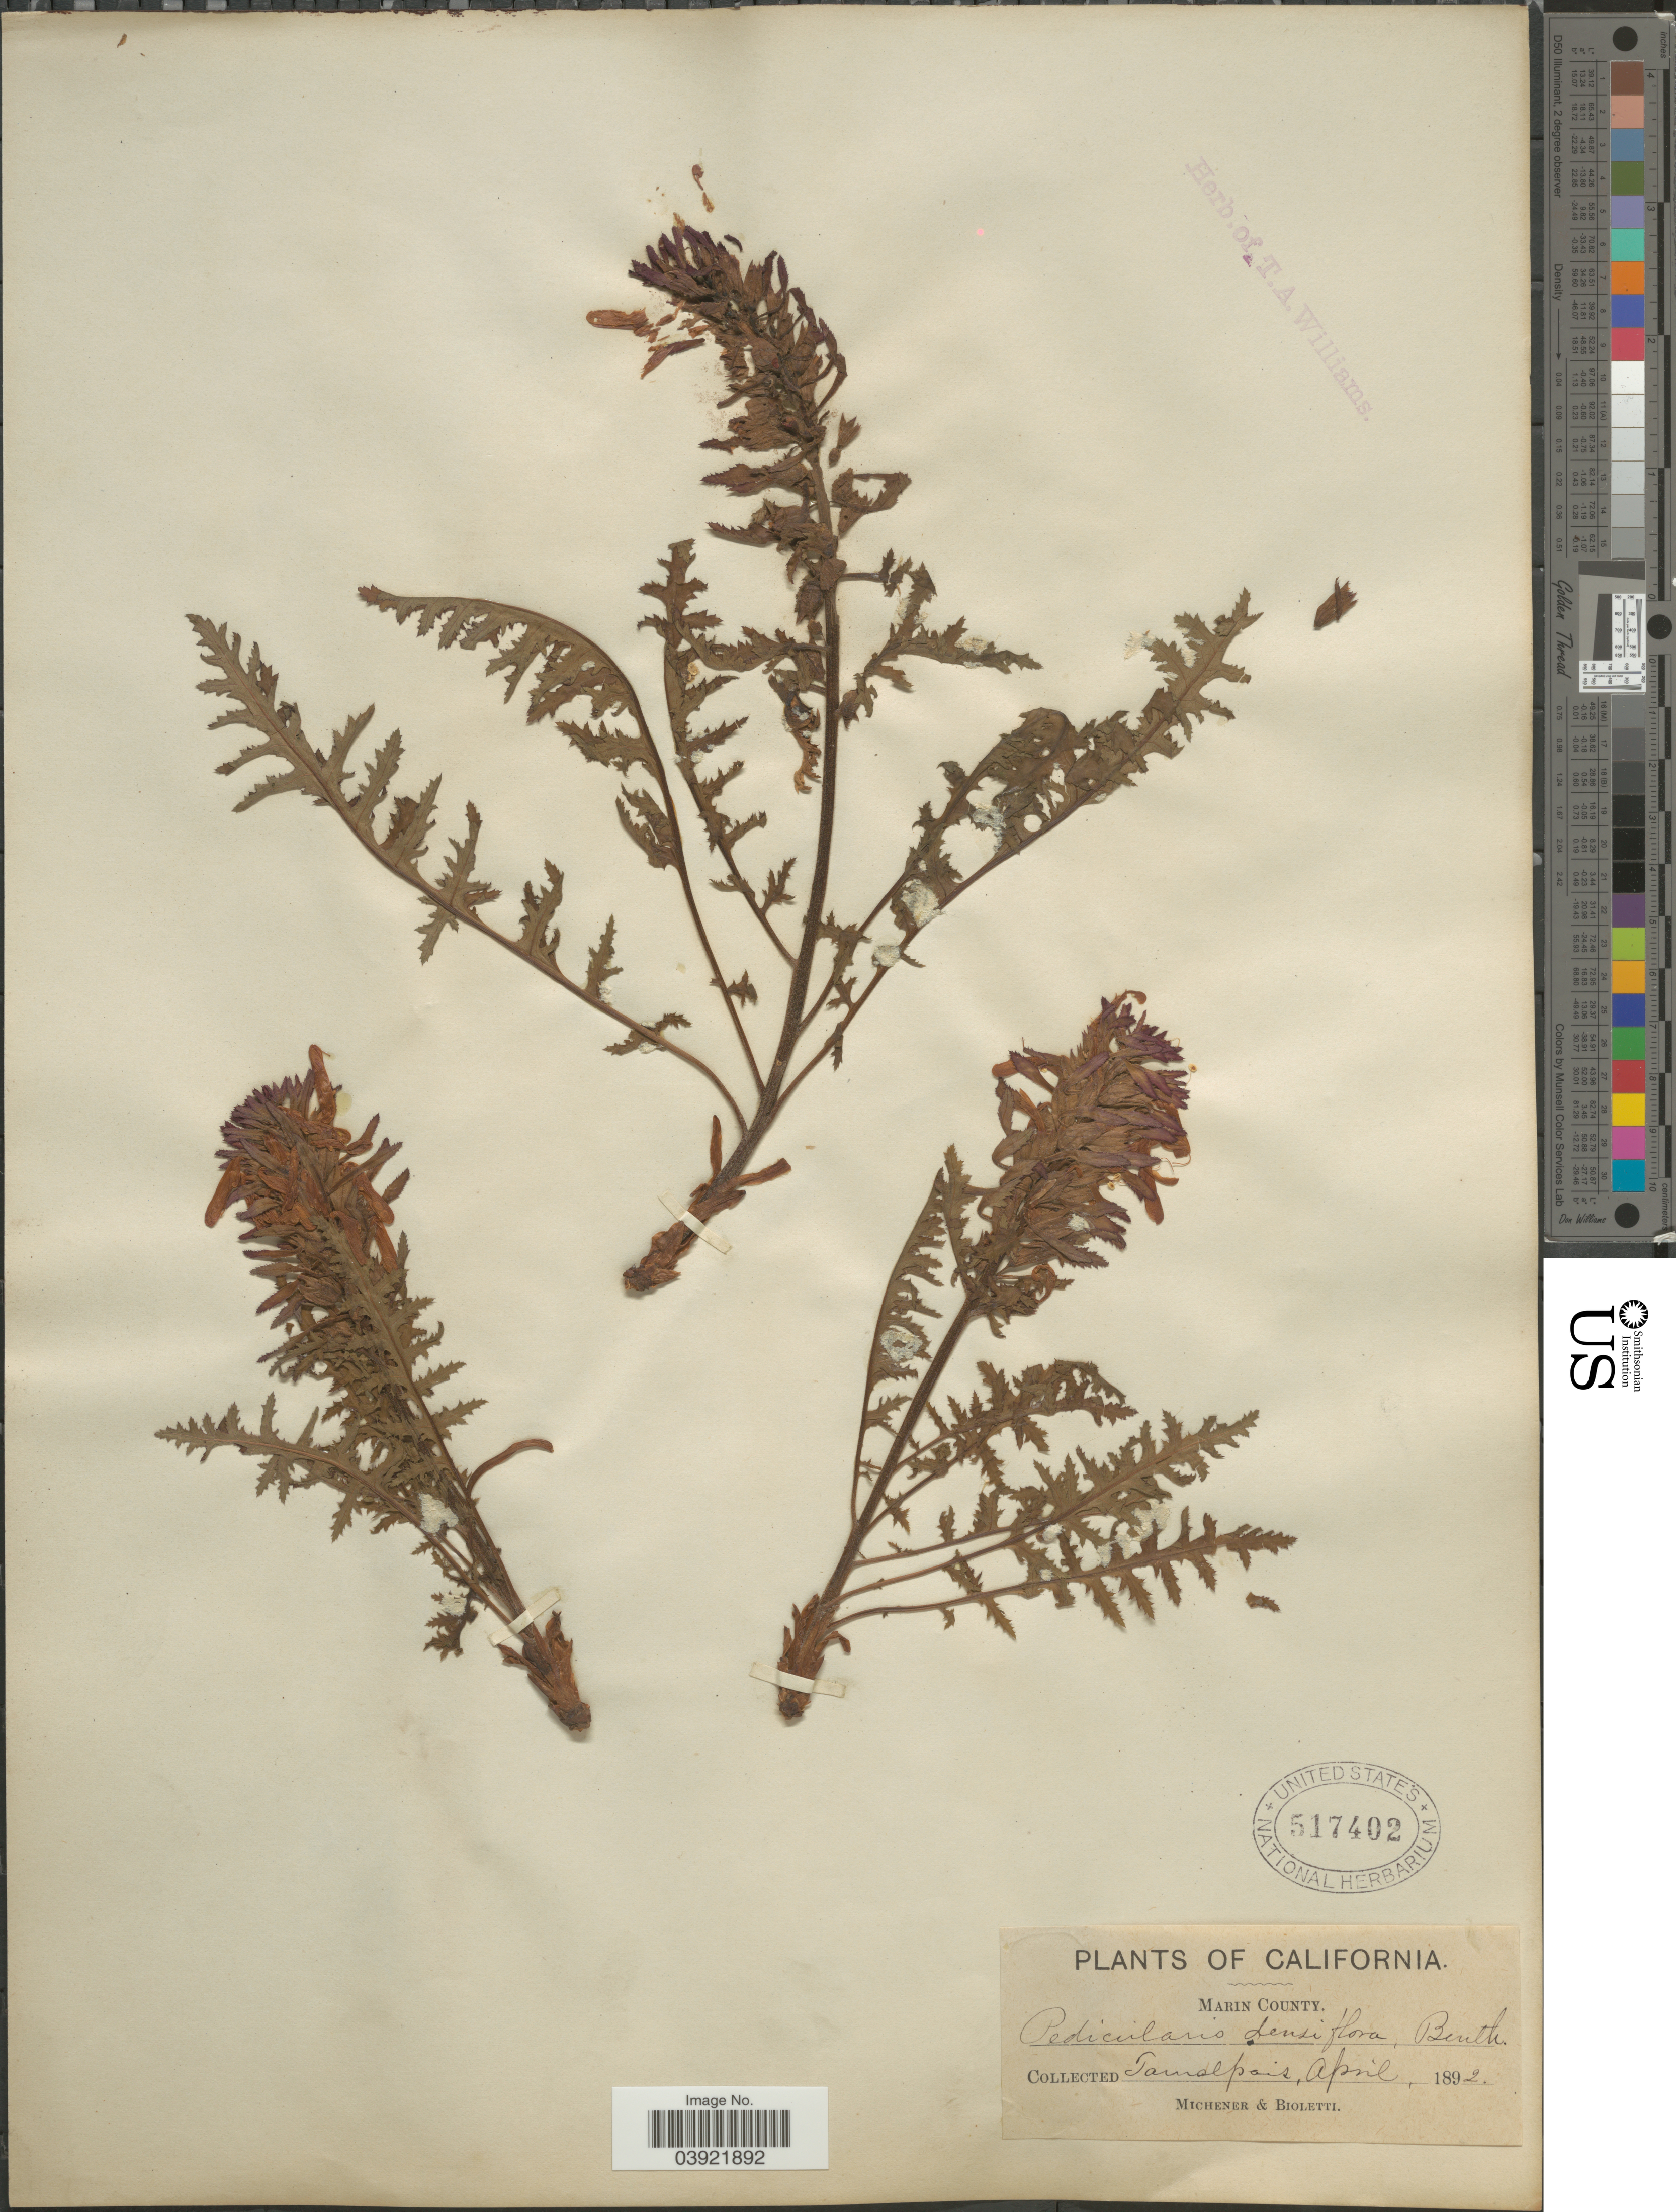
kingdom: Plantae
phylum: Tracheophyta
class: Magnoliopsida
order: Lamiales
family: Orobanchaceae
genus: Pedicularis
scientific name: Pedicularis densiflora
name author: Benth.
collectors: -. Michener & -- Bioletti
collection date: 1892-04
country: United States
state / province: California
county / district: Marin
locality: Marin County. Tamalpais.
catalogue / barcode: US 517402